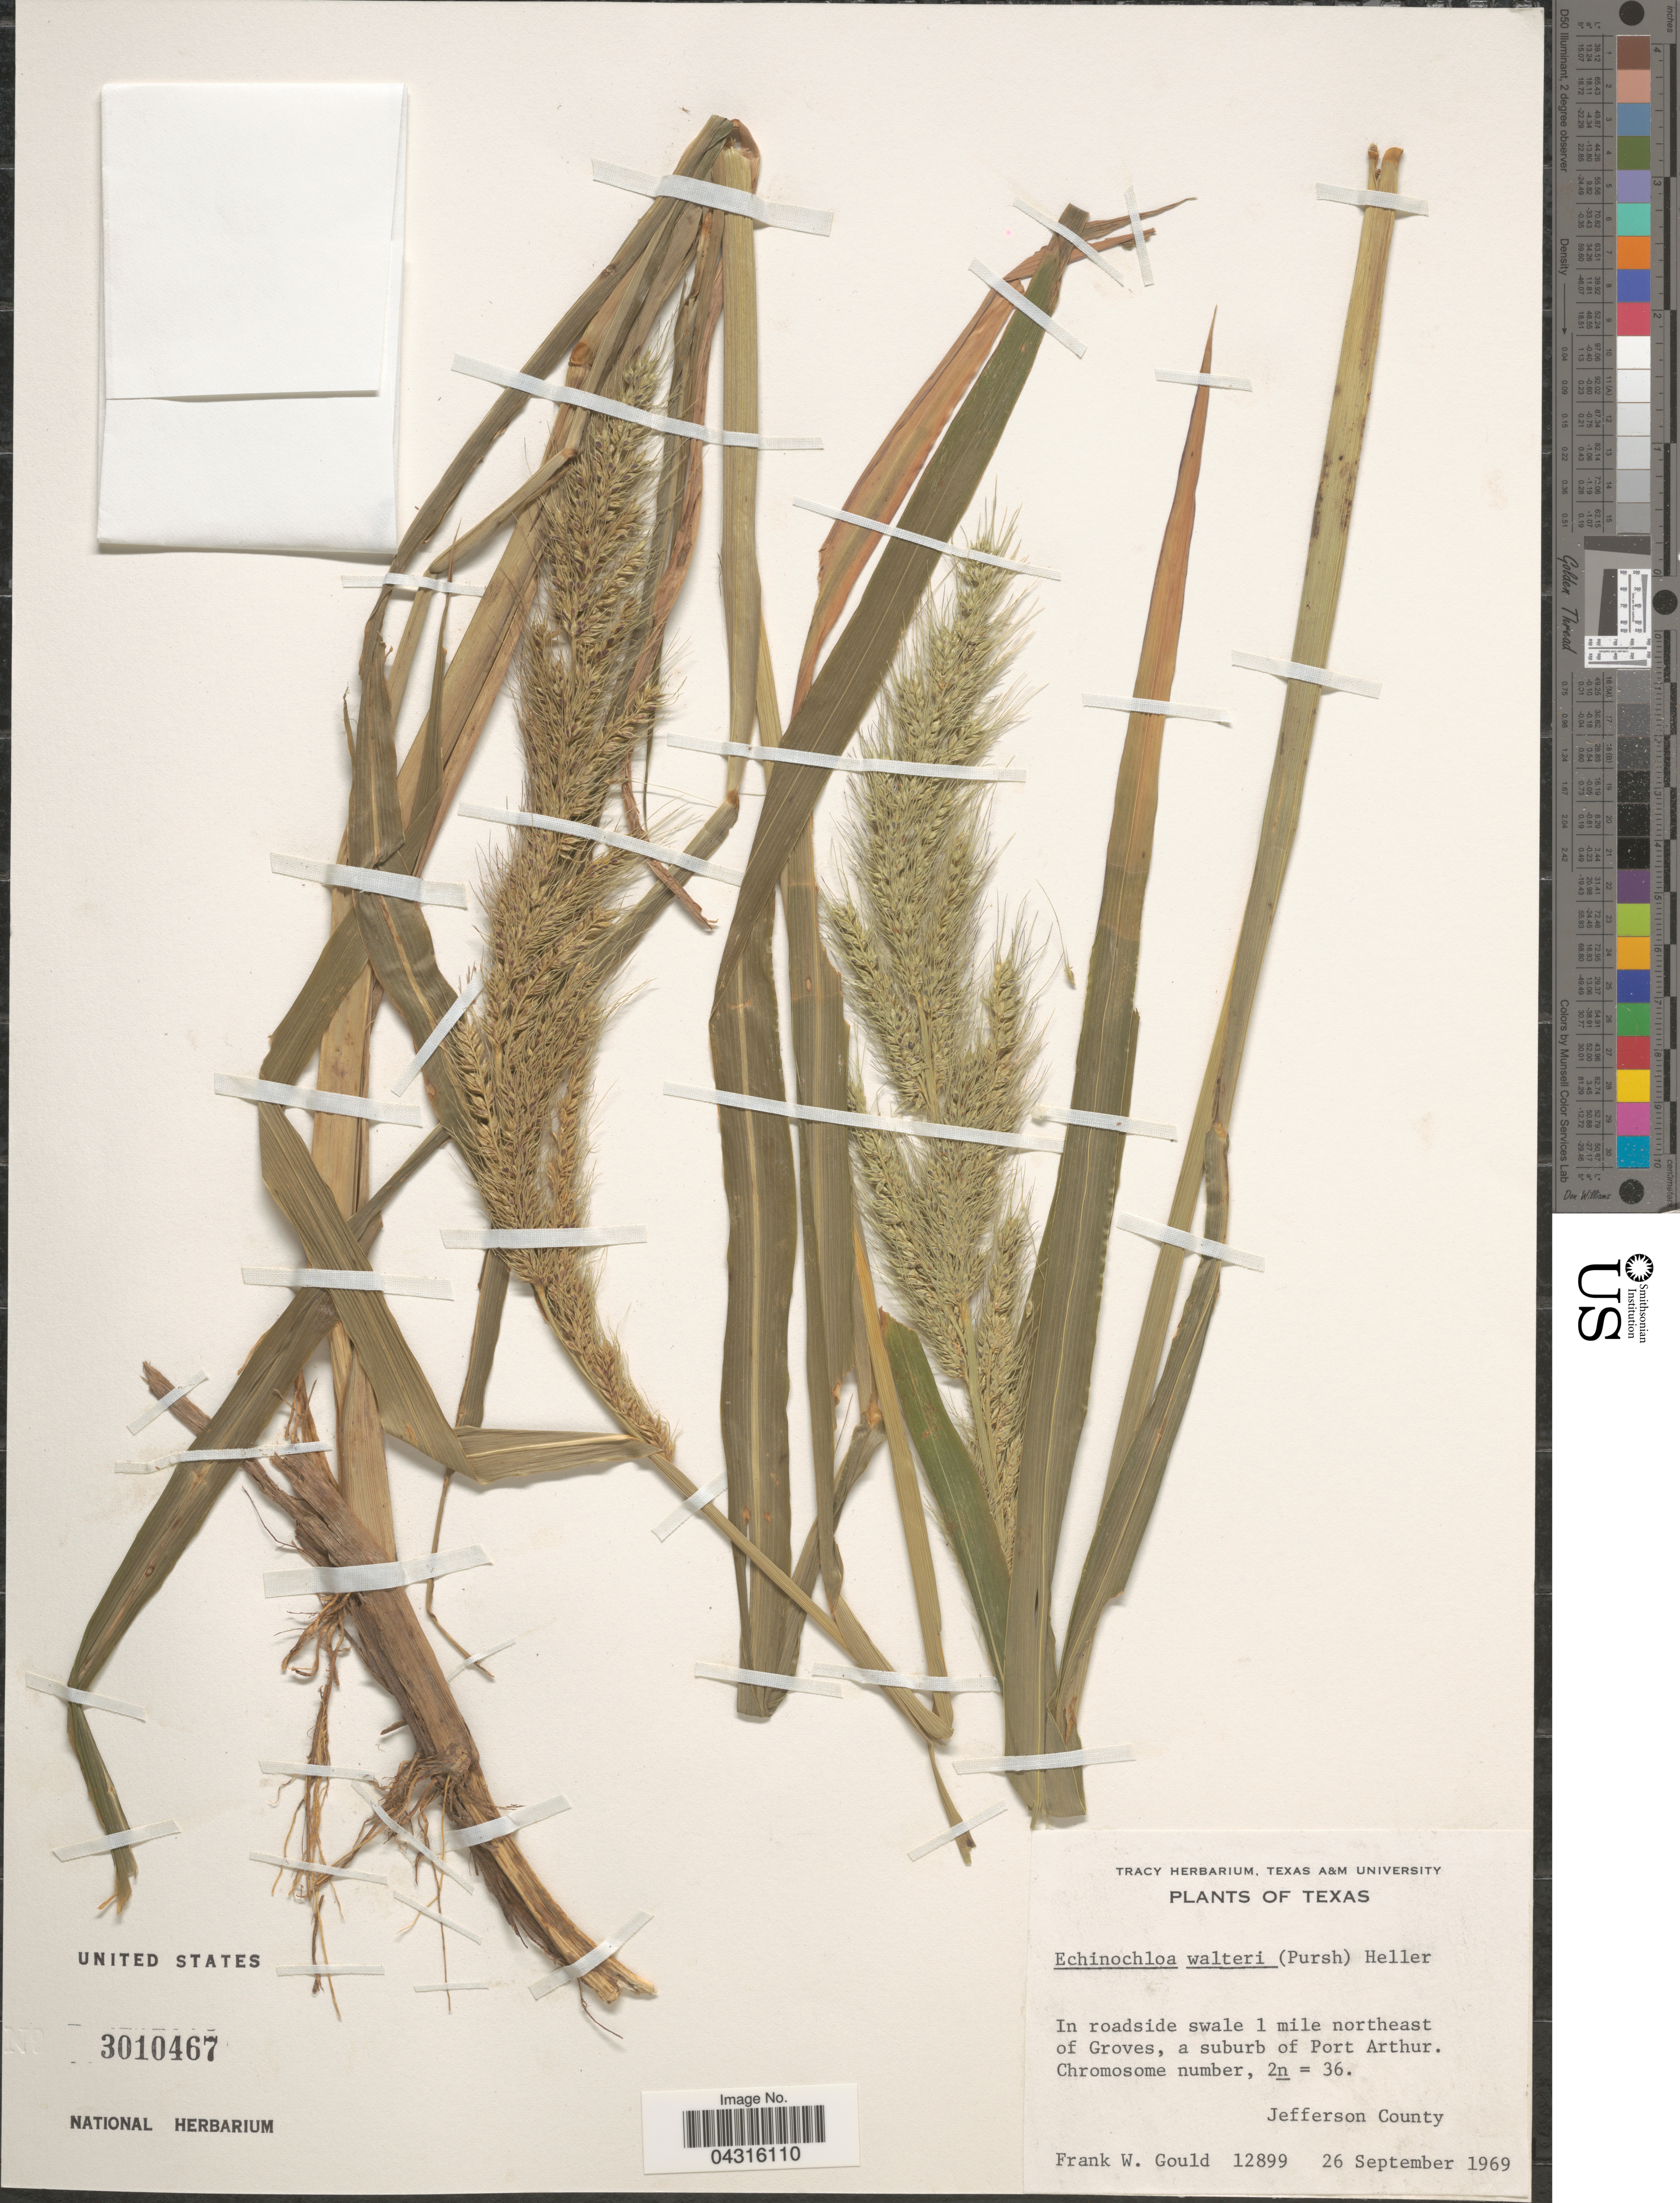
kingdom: Plantae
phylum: Tracheophyta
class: Liliopsida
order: Poales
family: Poaceae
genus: Echinochloa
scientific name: Echinochloa walteri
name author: (Pursh) A. Heller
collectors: F. W. Gould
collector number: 12899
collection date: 1969-09-26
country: United States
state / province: Texas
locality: In roadside swale 1 mile northeast of Groves, a suburb of Port Arthur. Jefferson County.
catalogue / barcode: US 3010467